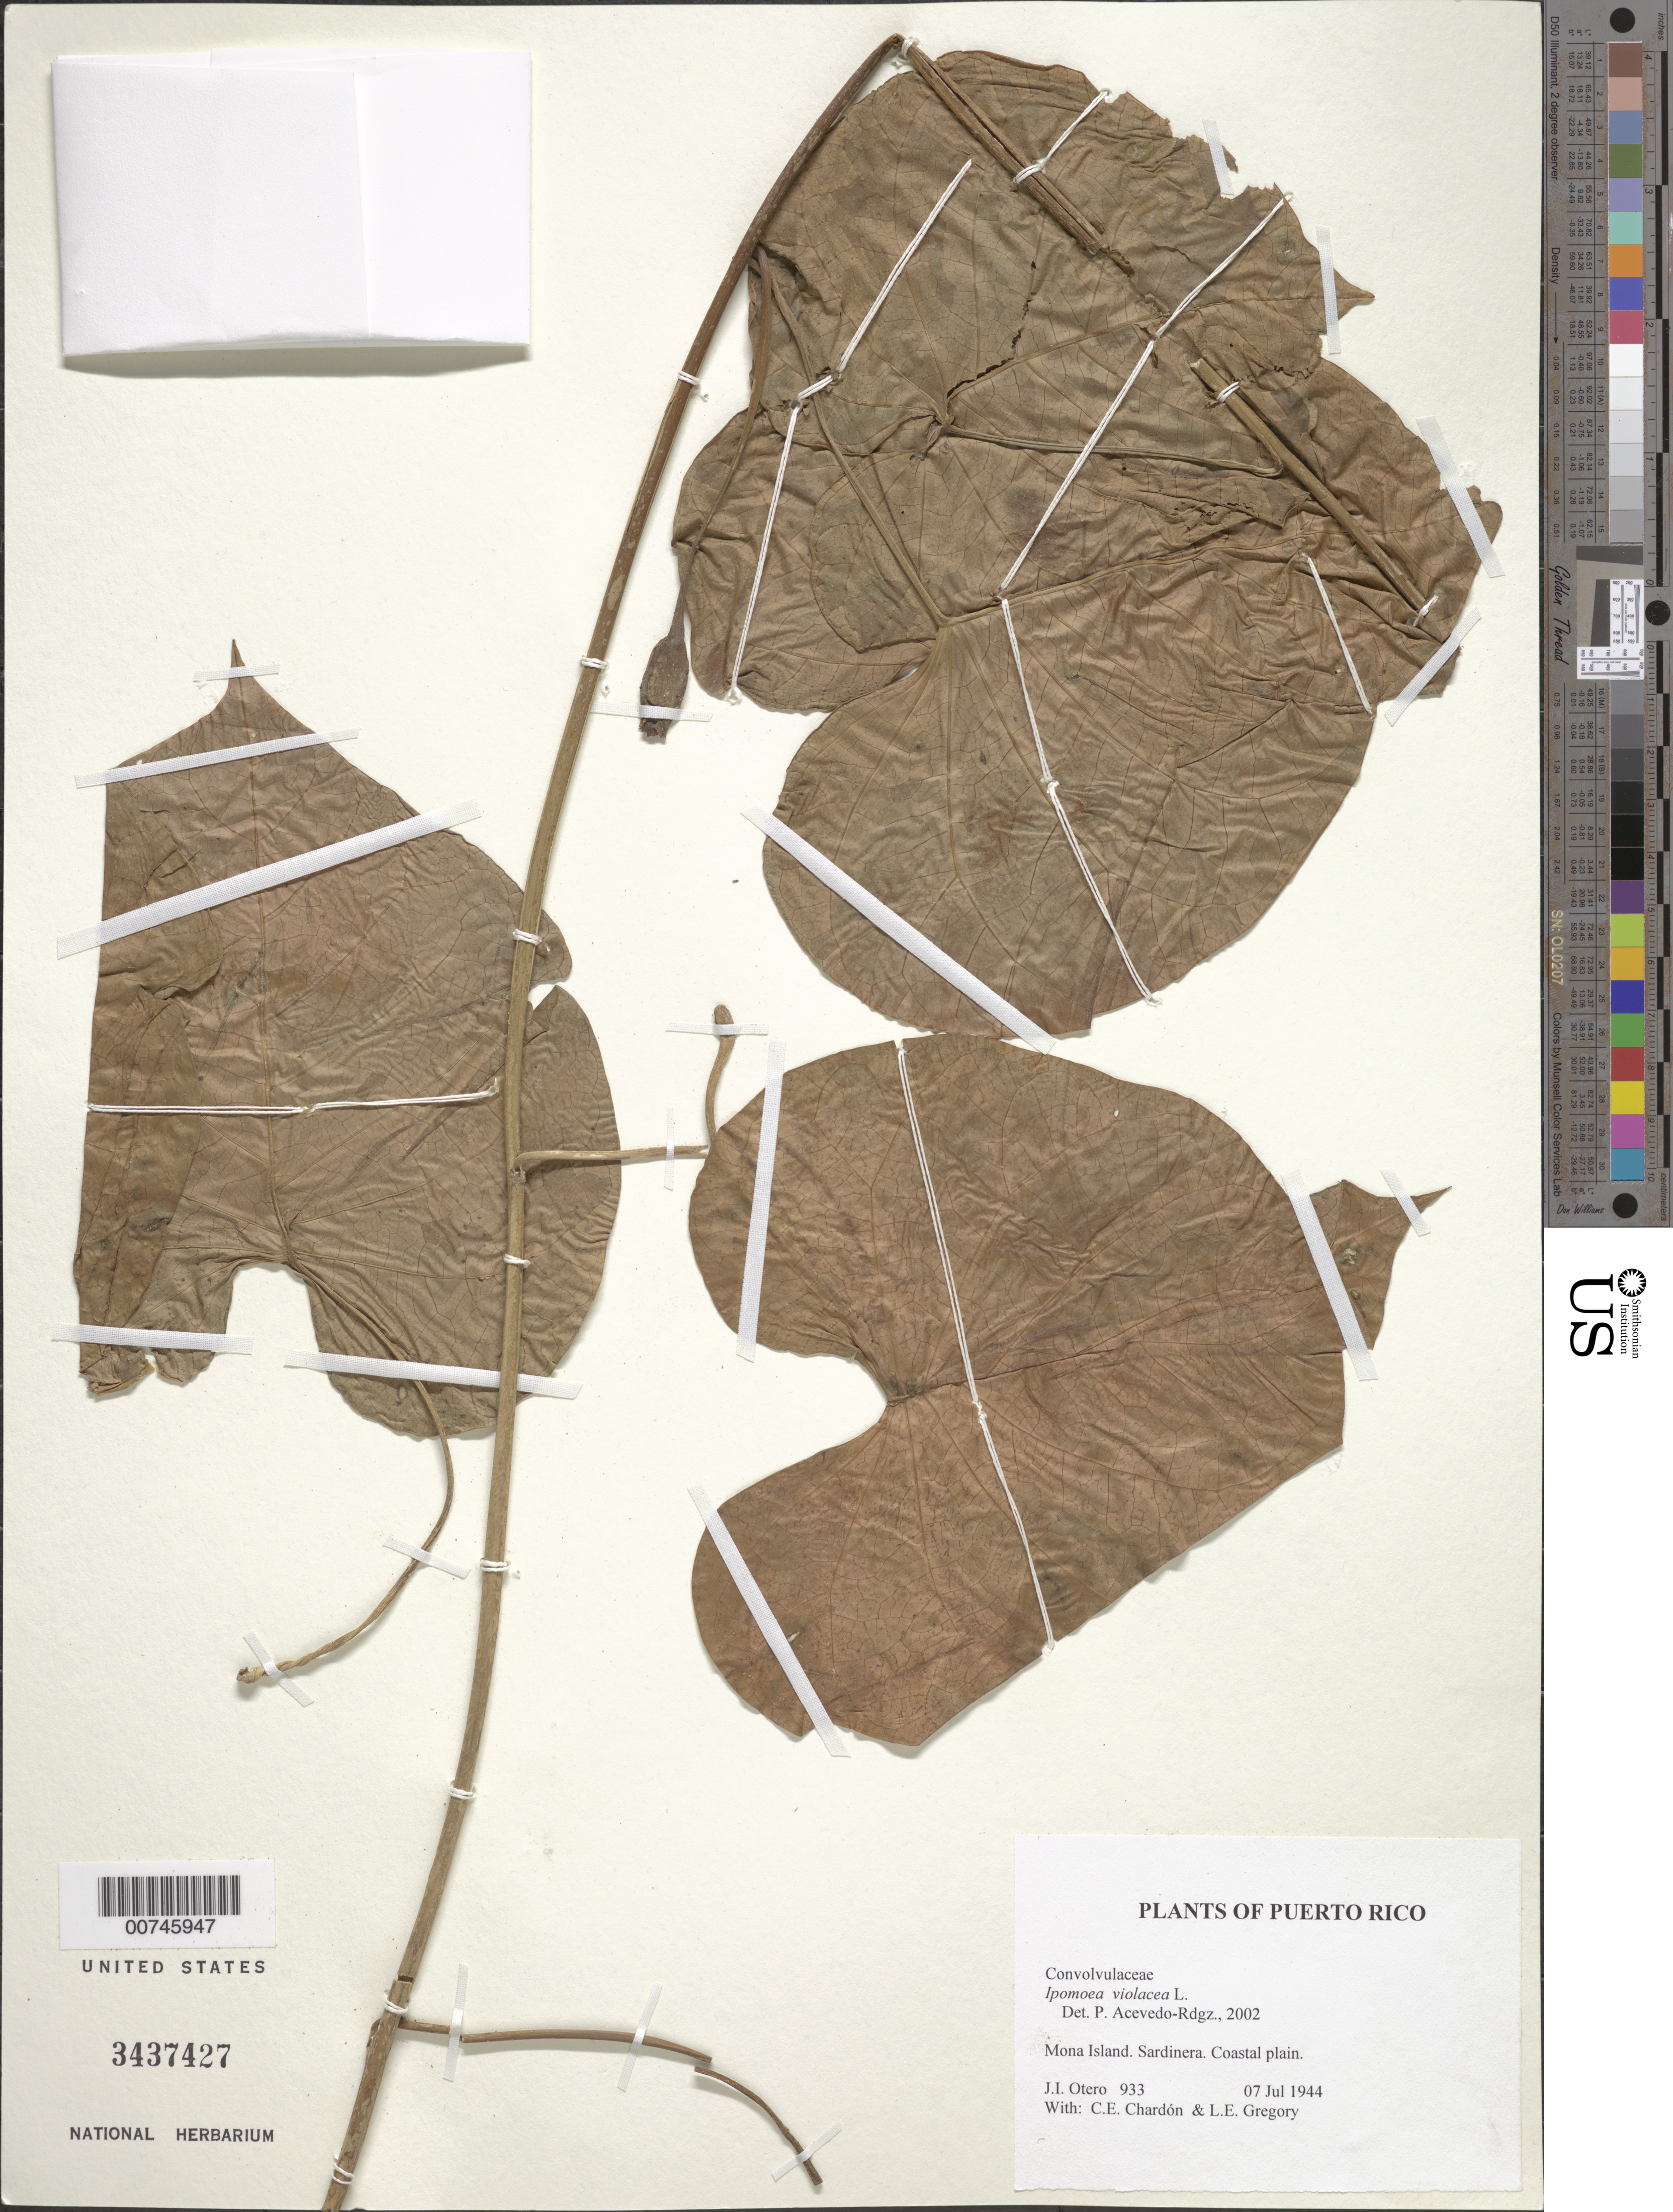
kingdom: Plantae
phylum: Tracheophyta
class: Magnoliopsida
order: Solanales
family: Convolvulaceae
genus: Ipomoea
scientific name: Ipomoea violacea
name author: L.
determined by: Acevedo-Rodríguez, P., (BOT), Smithsonian Institution - National Museum of Natural History (UNITED STATES)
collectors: J. Otero, C. E. Chardón & L. E. Gregory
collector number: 993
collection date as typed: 07 Jul 1944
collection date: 1944-07-07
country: Puerto Rico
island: Mona I.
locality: Sardinera. Coastal plain.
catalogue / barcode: US 3437427